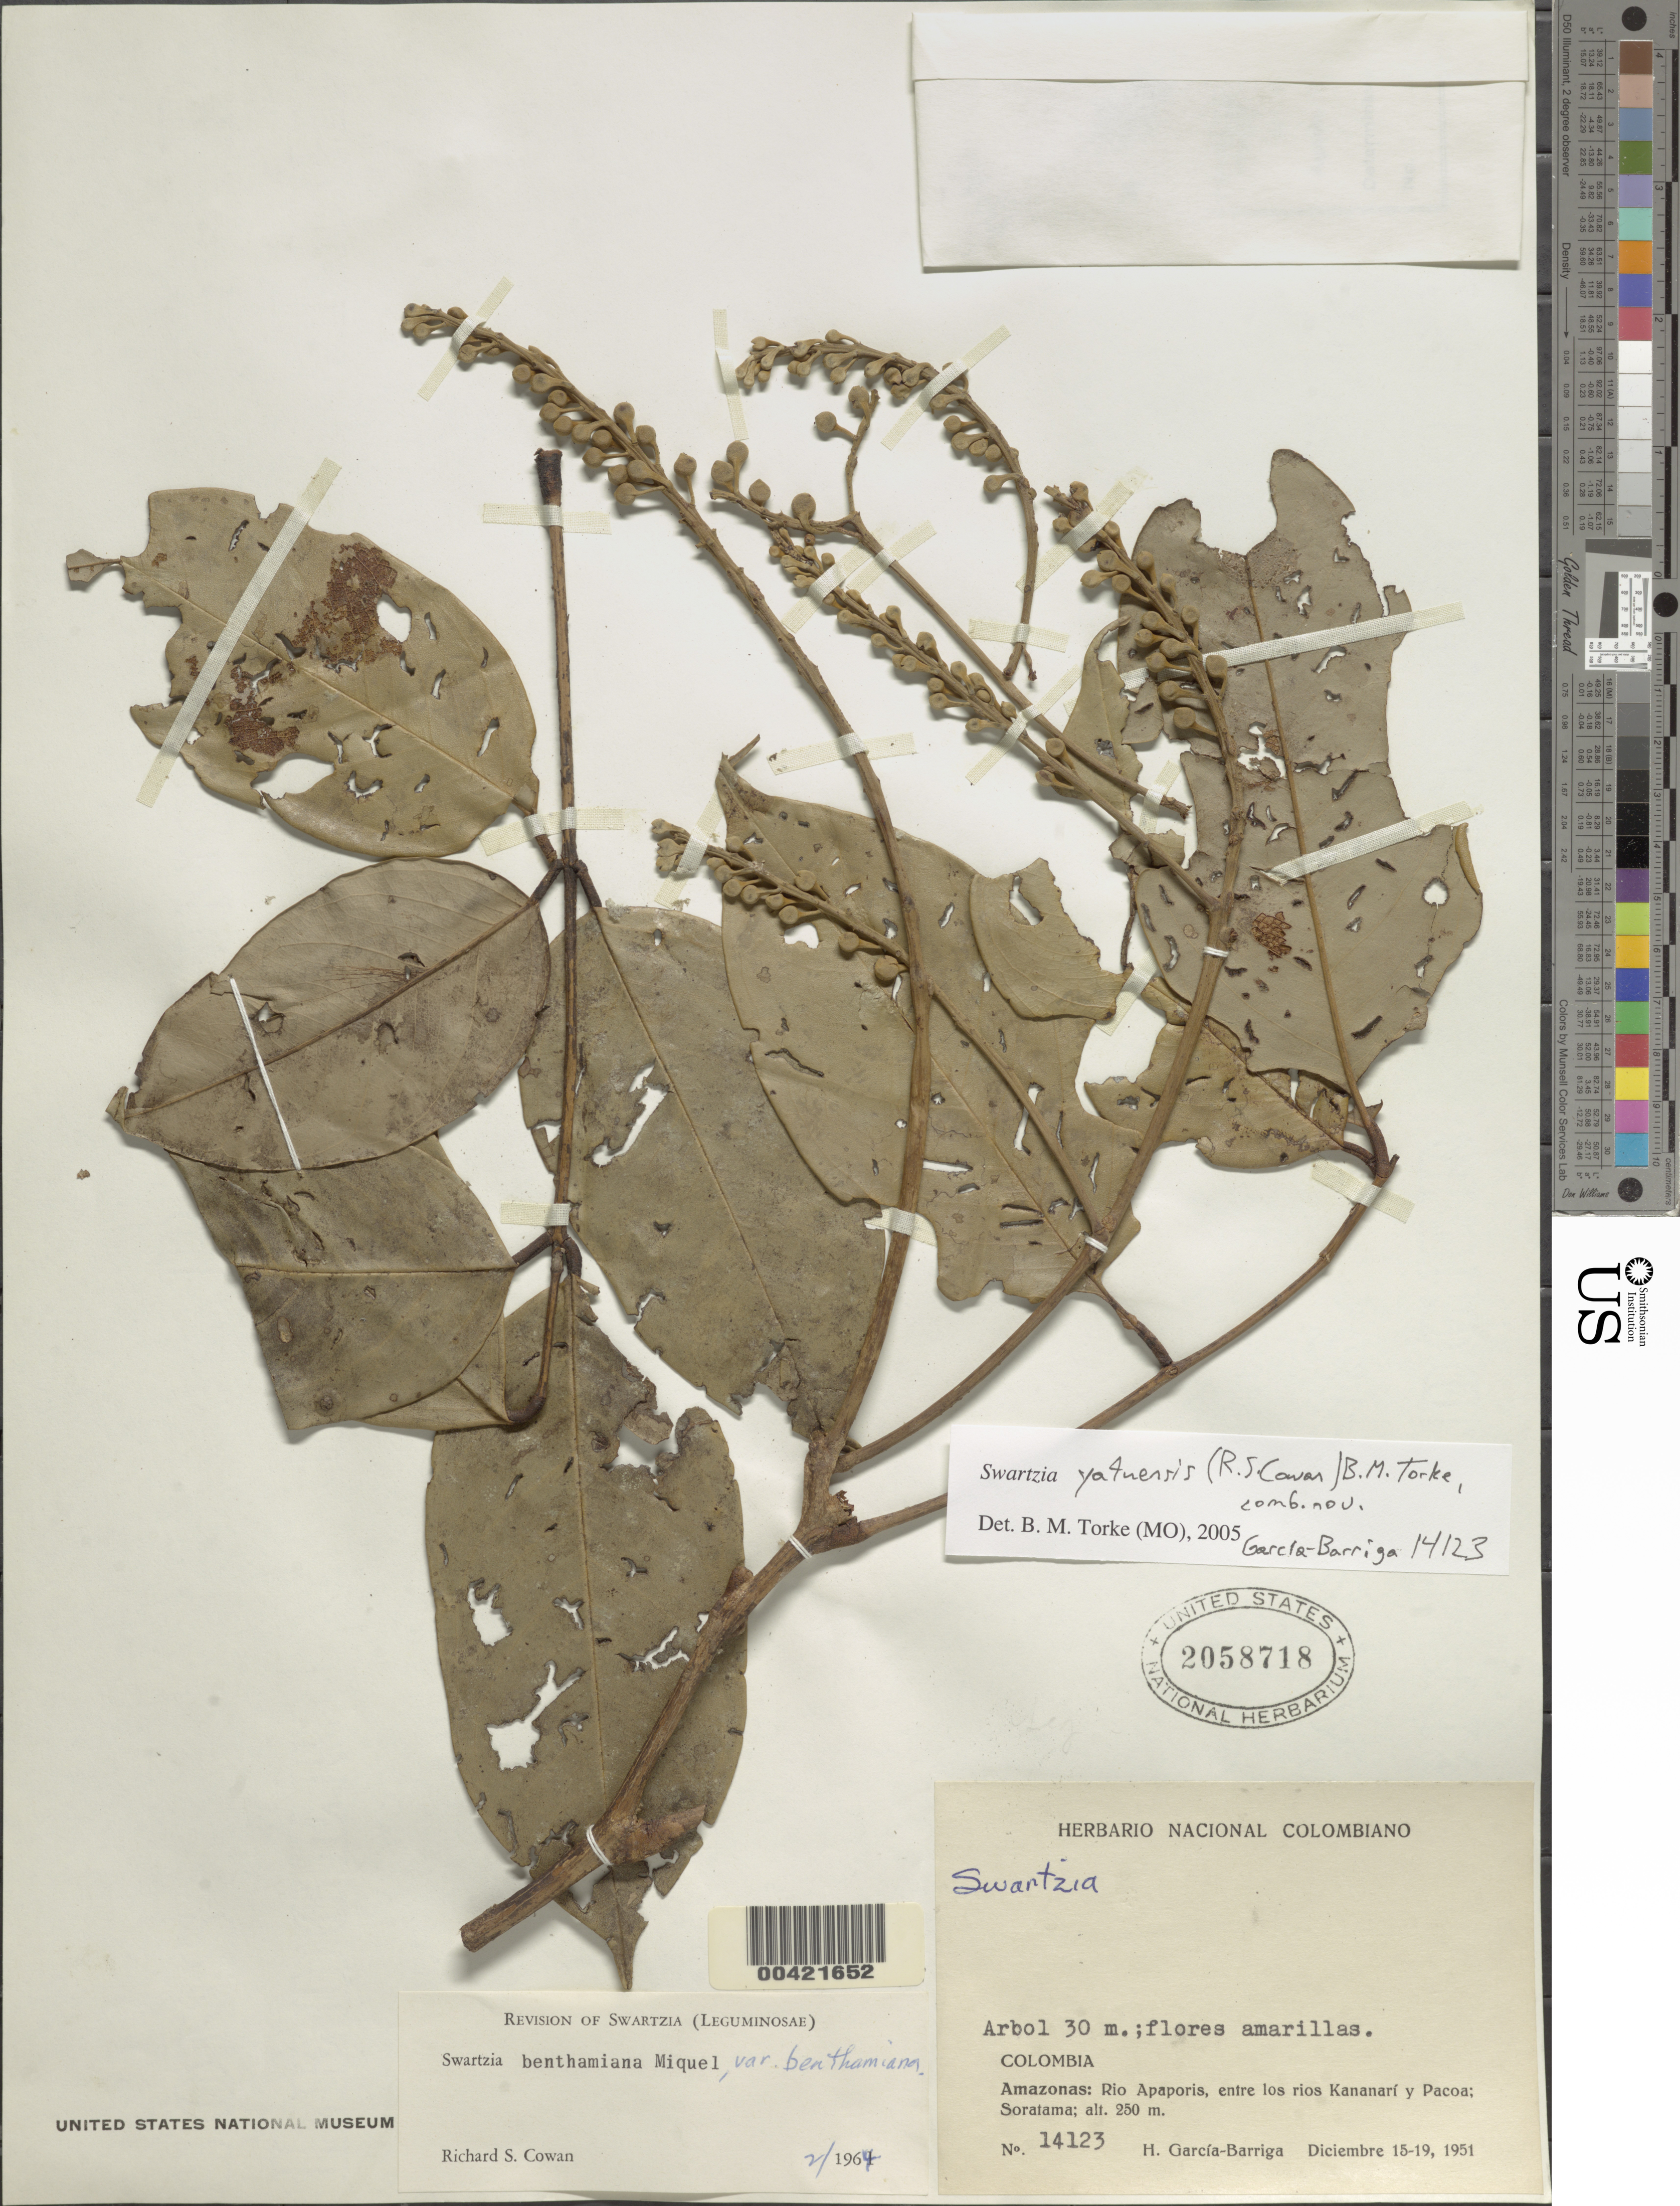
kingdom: Plantae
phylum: Tracheophyta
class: Magnoliopsida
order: Fabales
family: Fabaceae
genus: Swartzia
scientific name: Swartzia yatuensis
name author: (R.S. Cowan) Torke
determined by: Torke, B. M., (MO)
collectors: H. García Barriga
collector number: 14123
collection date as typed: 15 Dec 1951 to 19 Dec 1951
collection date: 1951-12-15/1951-12-19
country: Colombia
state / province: Amazônas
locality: Soritaima; entre los Rios Kananari y Pacoa; Soratama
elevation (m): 250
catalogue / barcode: US 2058718